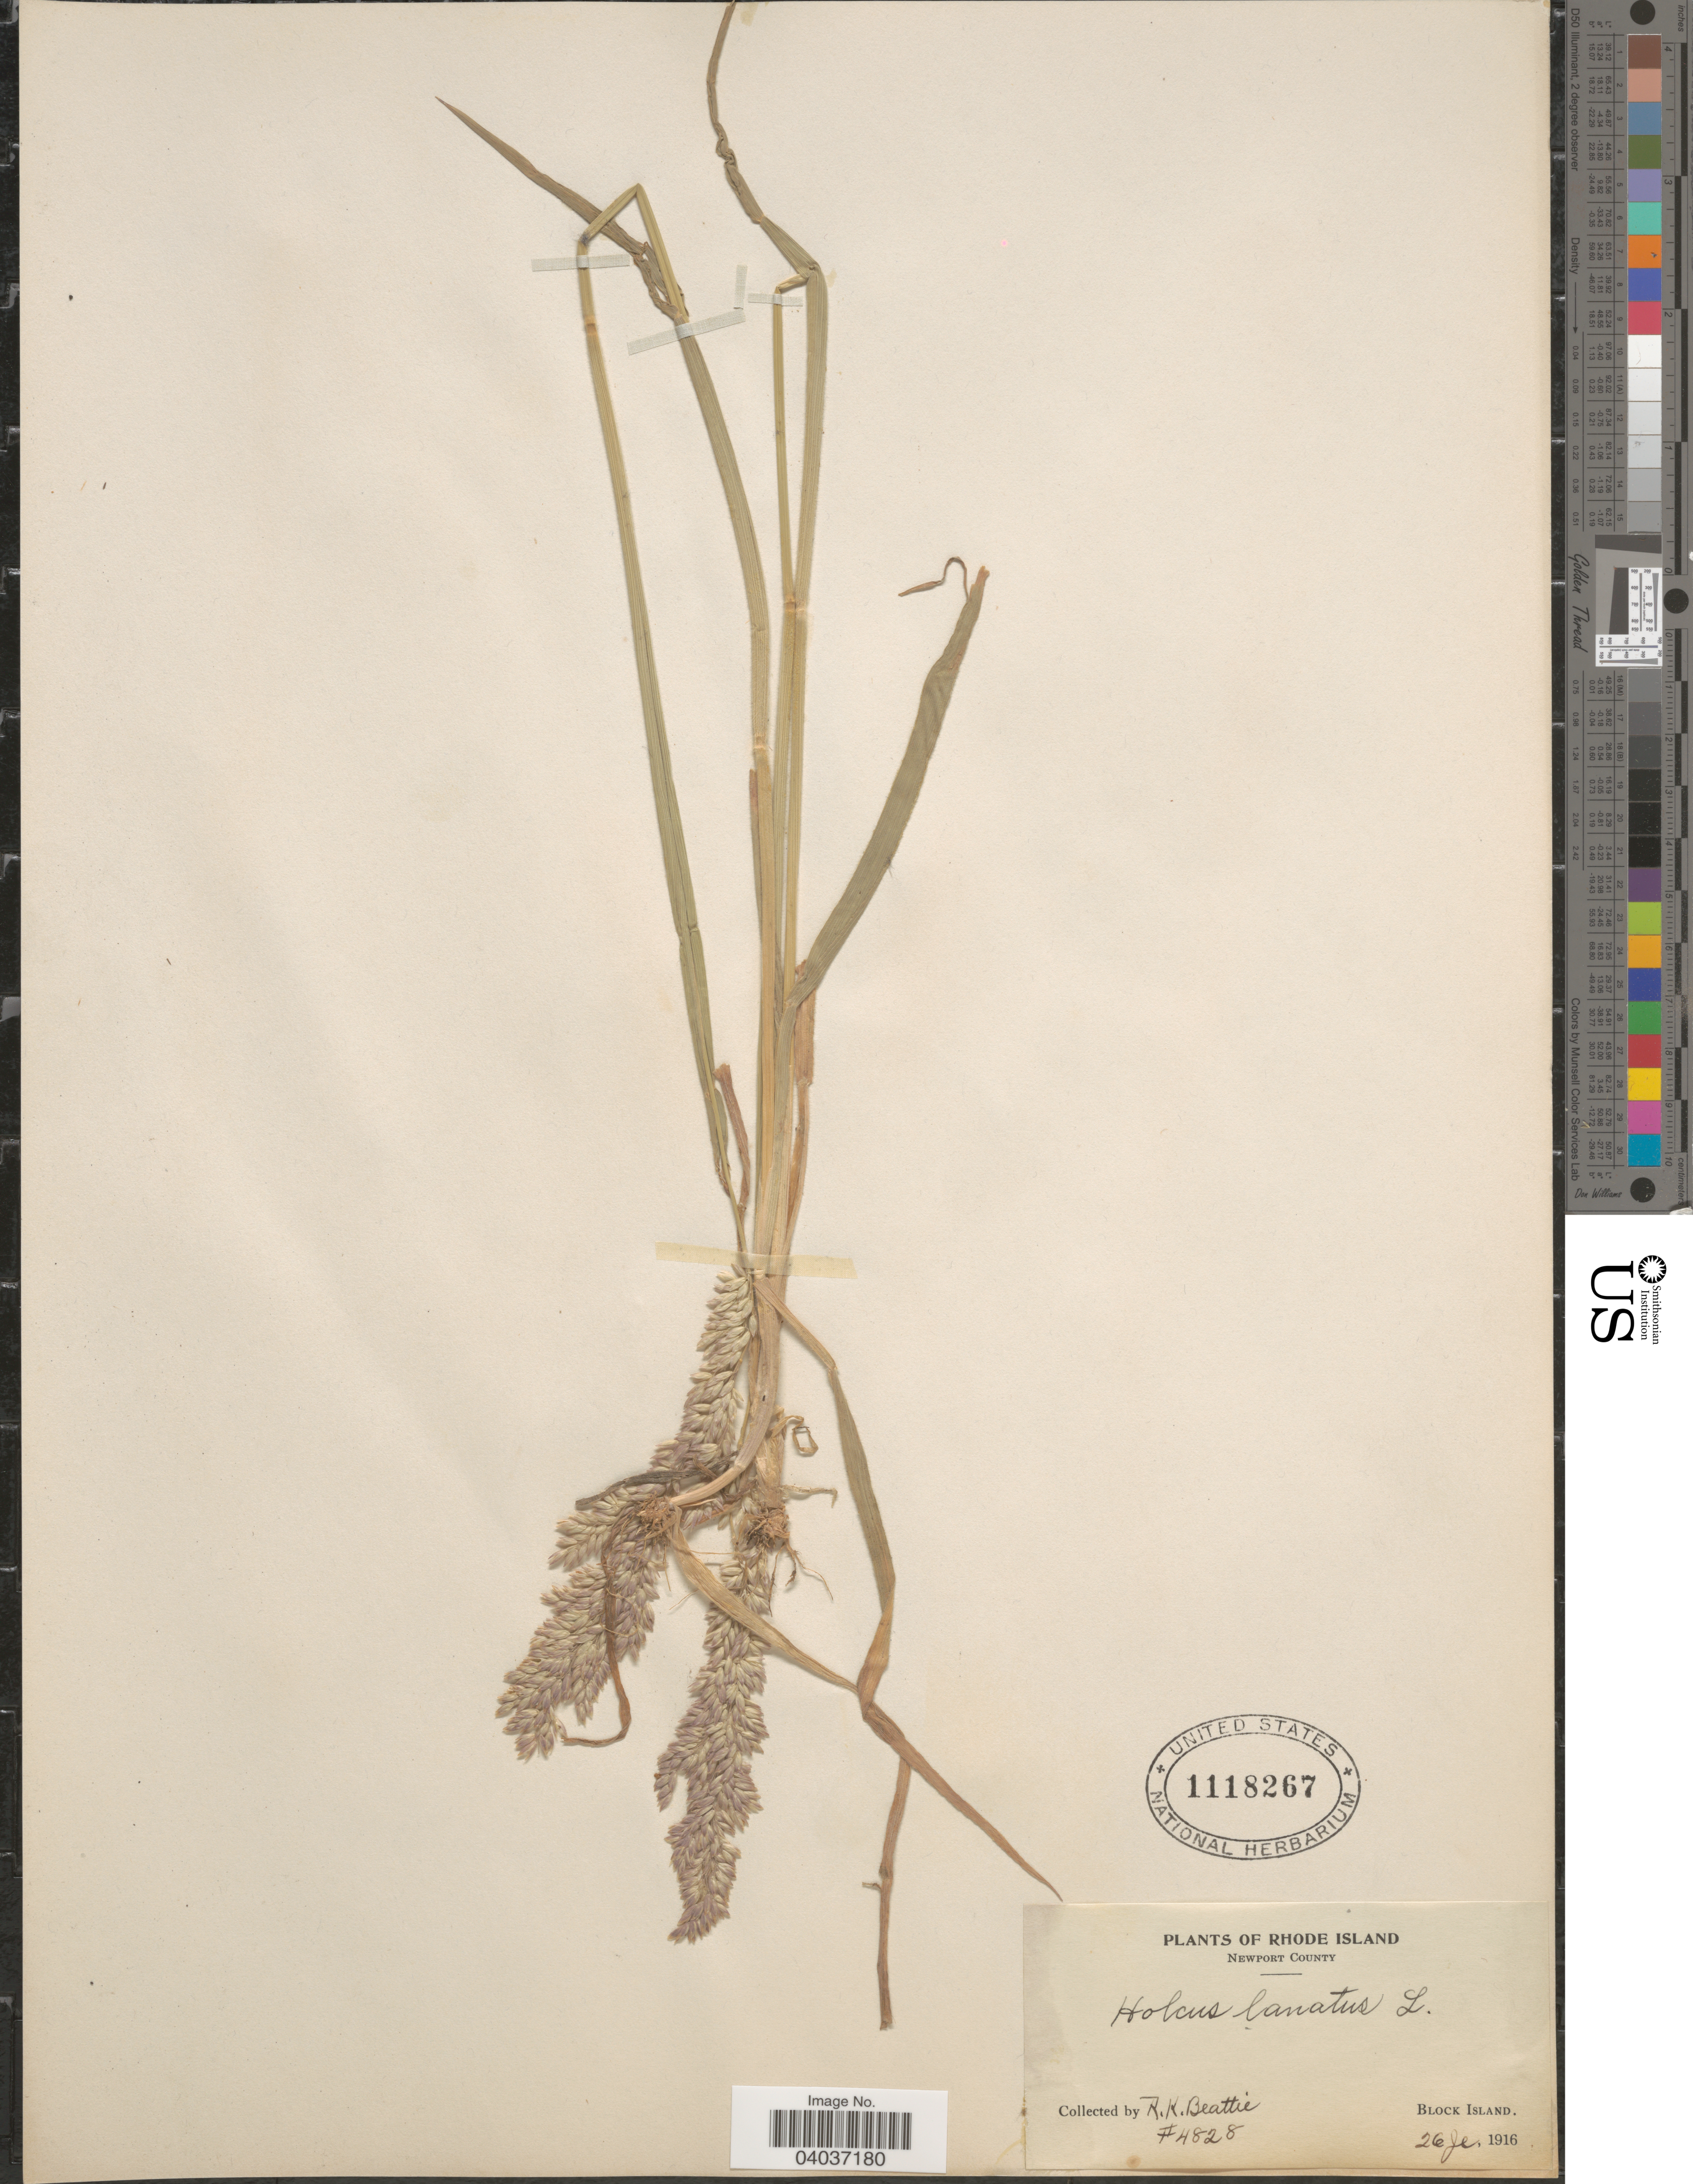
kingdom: Plantae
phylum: Tracheophyta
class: Liliopsida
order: Poales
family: Poaceae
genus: Holcus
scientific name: Holcus lanatus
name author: L.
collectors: R. K. Beattie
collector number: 4828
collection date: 1916-06-26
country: United States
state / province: Rhode Island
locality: Newport County. Block Island.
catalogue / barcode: US 1118267